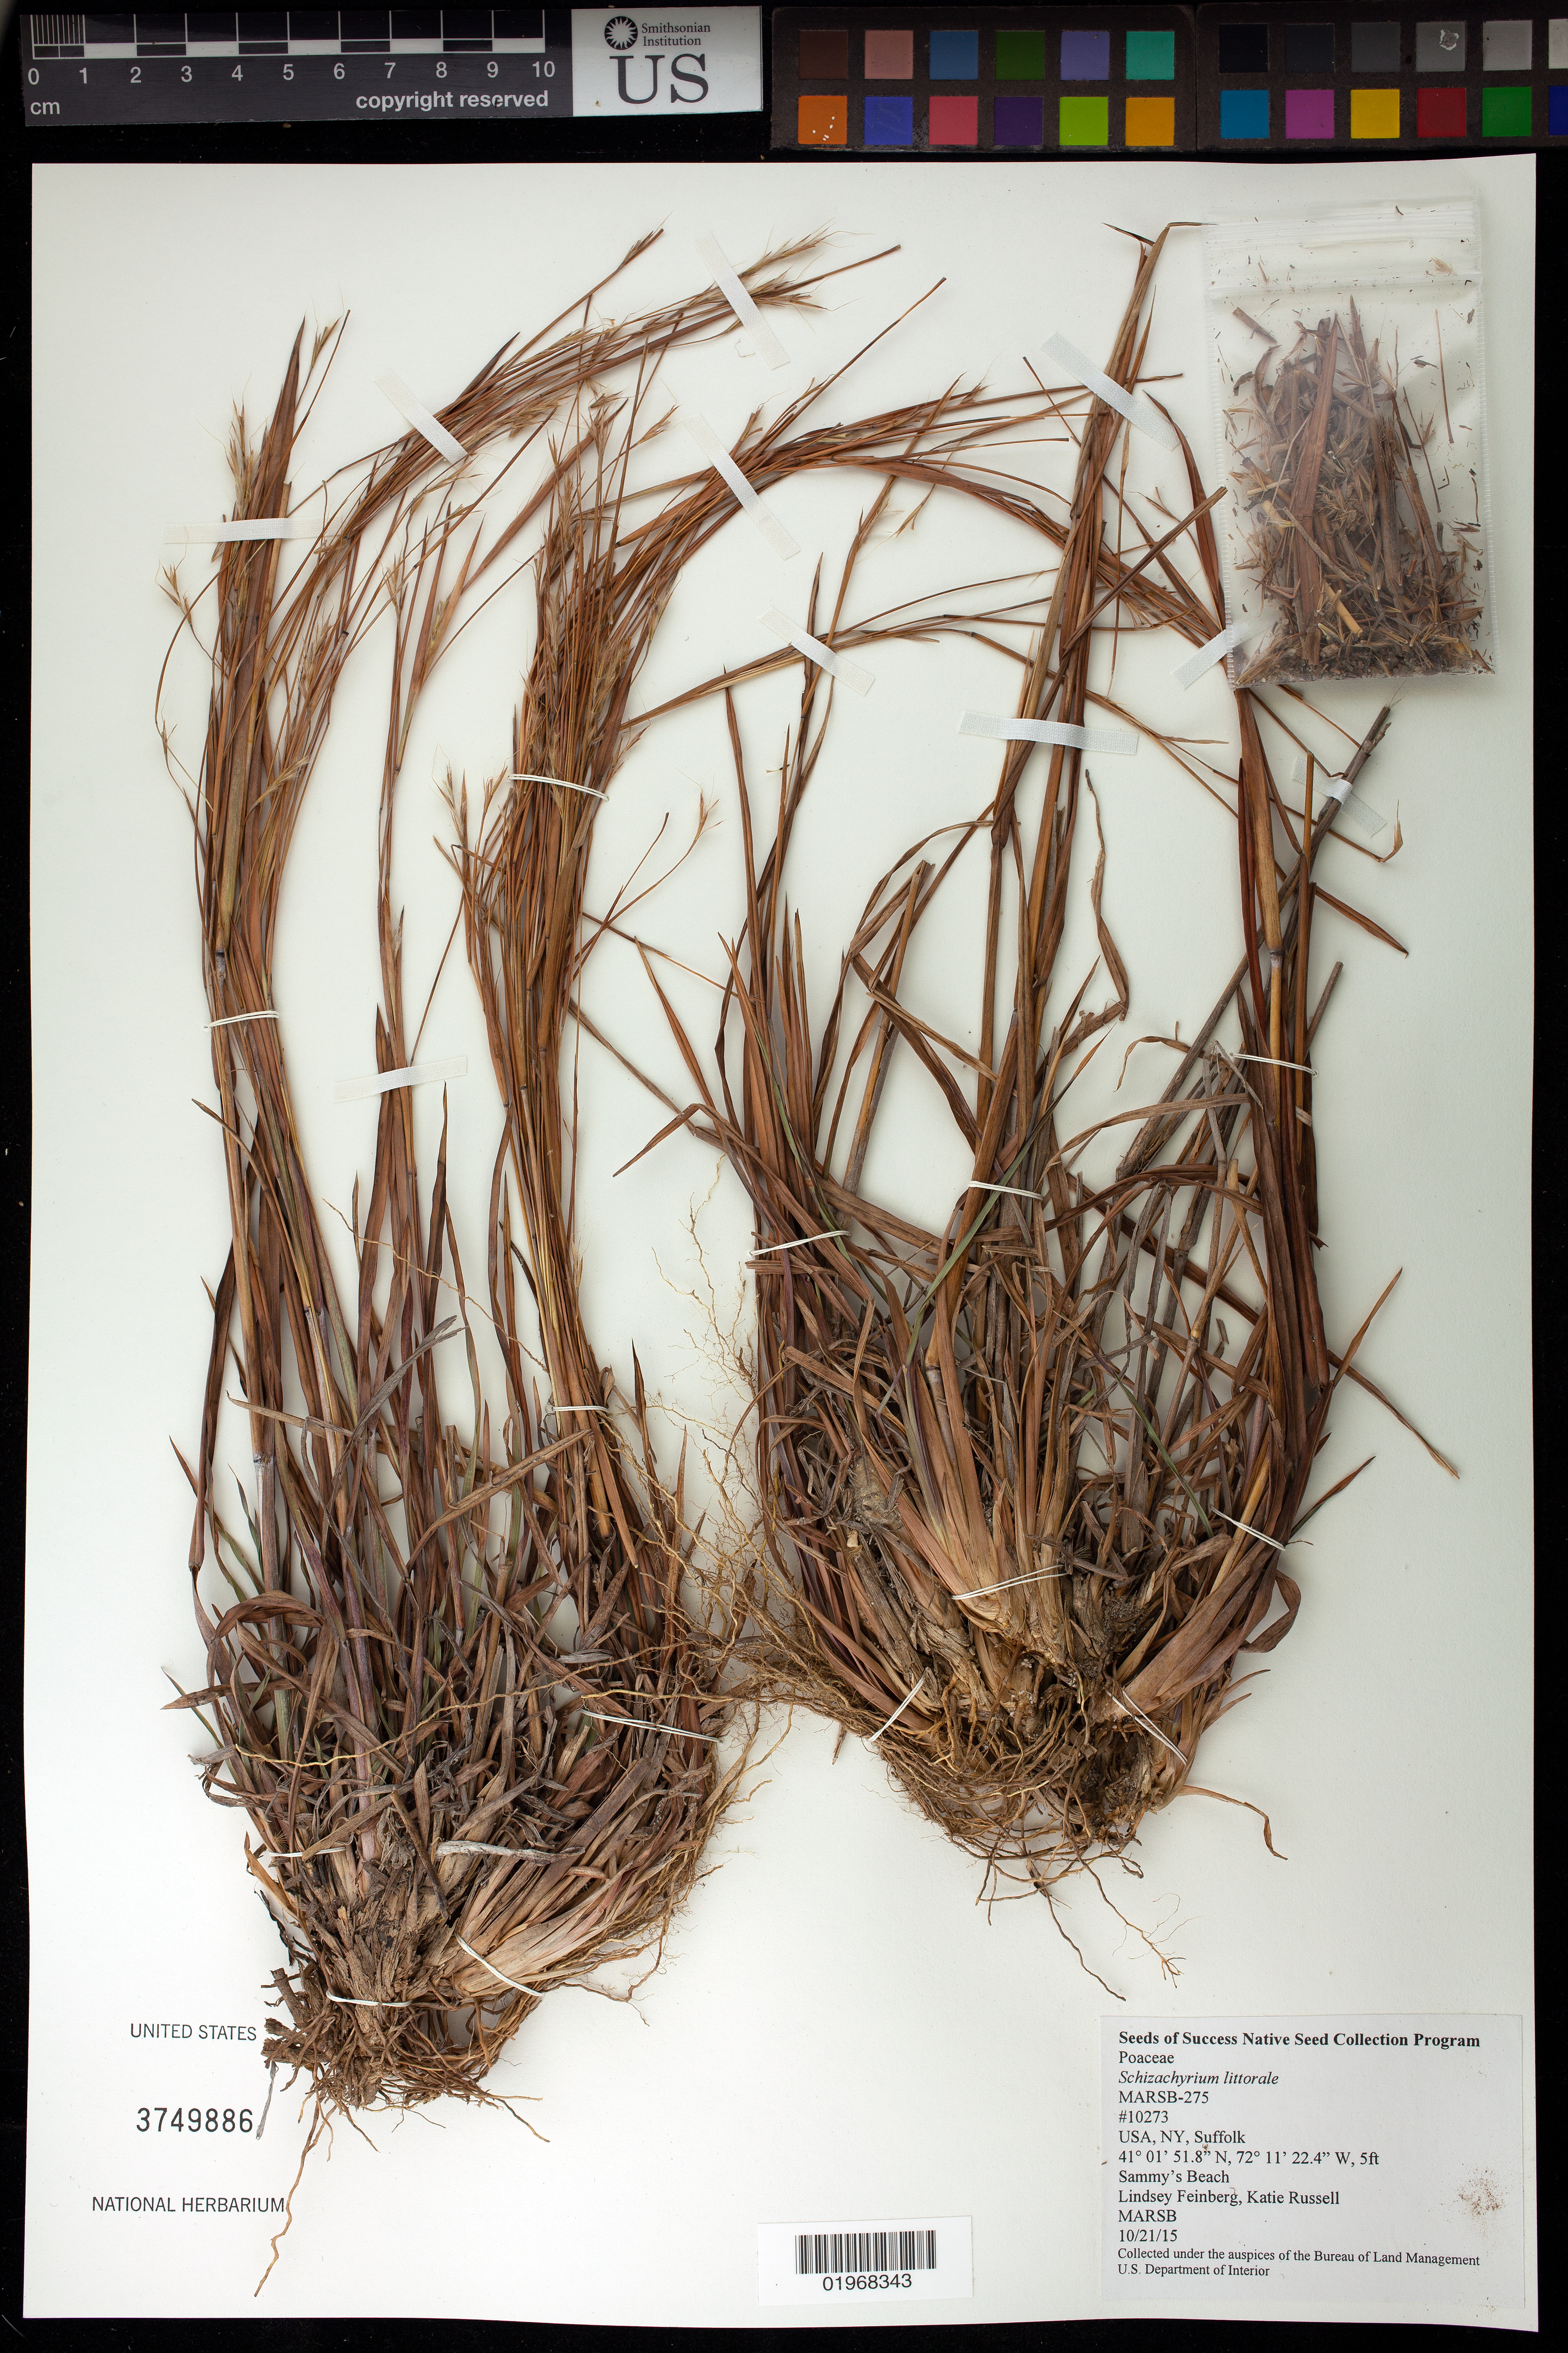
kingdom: Plantae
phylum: Tracheophyta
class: Liliopsida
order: Poales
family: Poaceae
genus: Schizachyrium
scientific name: Schizachyrium littorale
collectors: L. Feinberg & K. Russell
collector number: MARSB-275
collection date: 2015-10-21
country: United States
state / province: New York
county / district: Suffolk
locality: Sammys Beach, Beaches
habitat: North Atlantic Coastal Shrub & Grass Dune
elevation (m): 2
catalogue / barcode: US 3749886